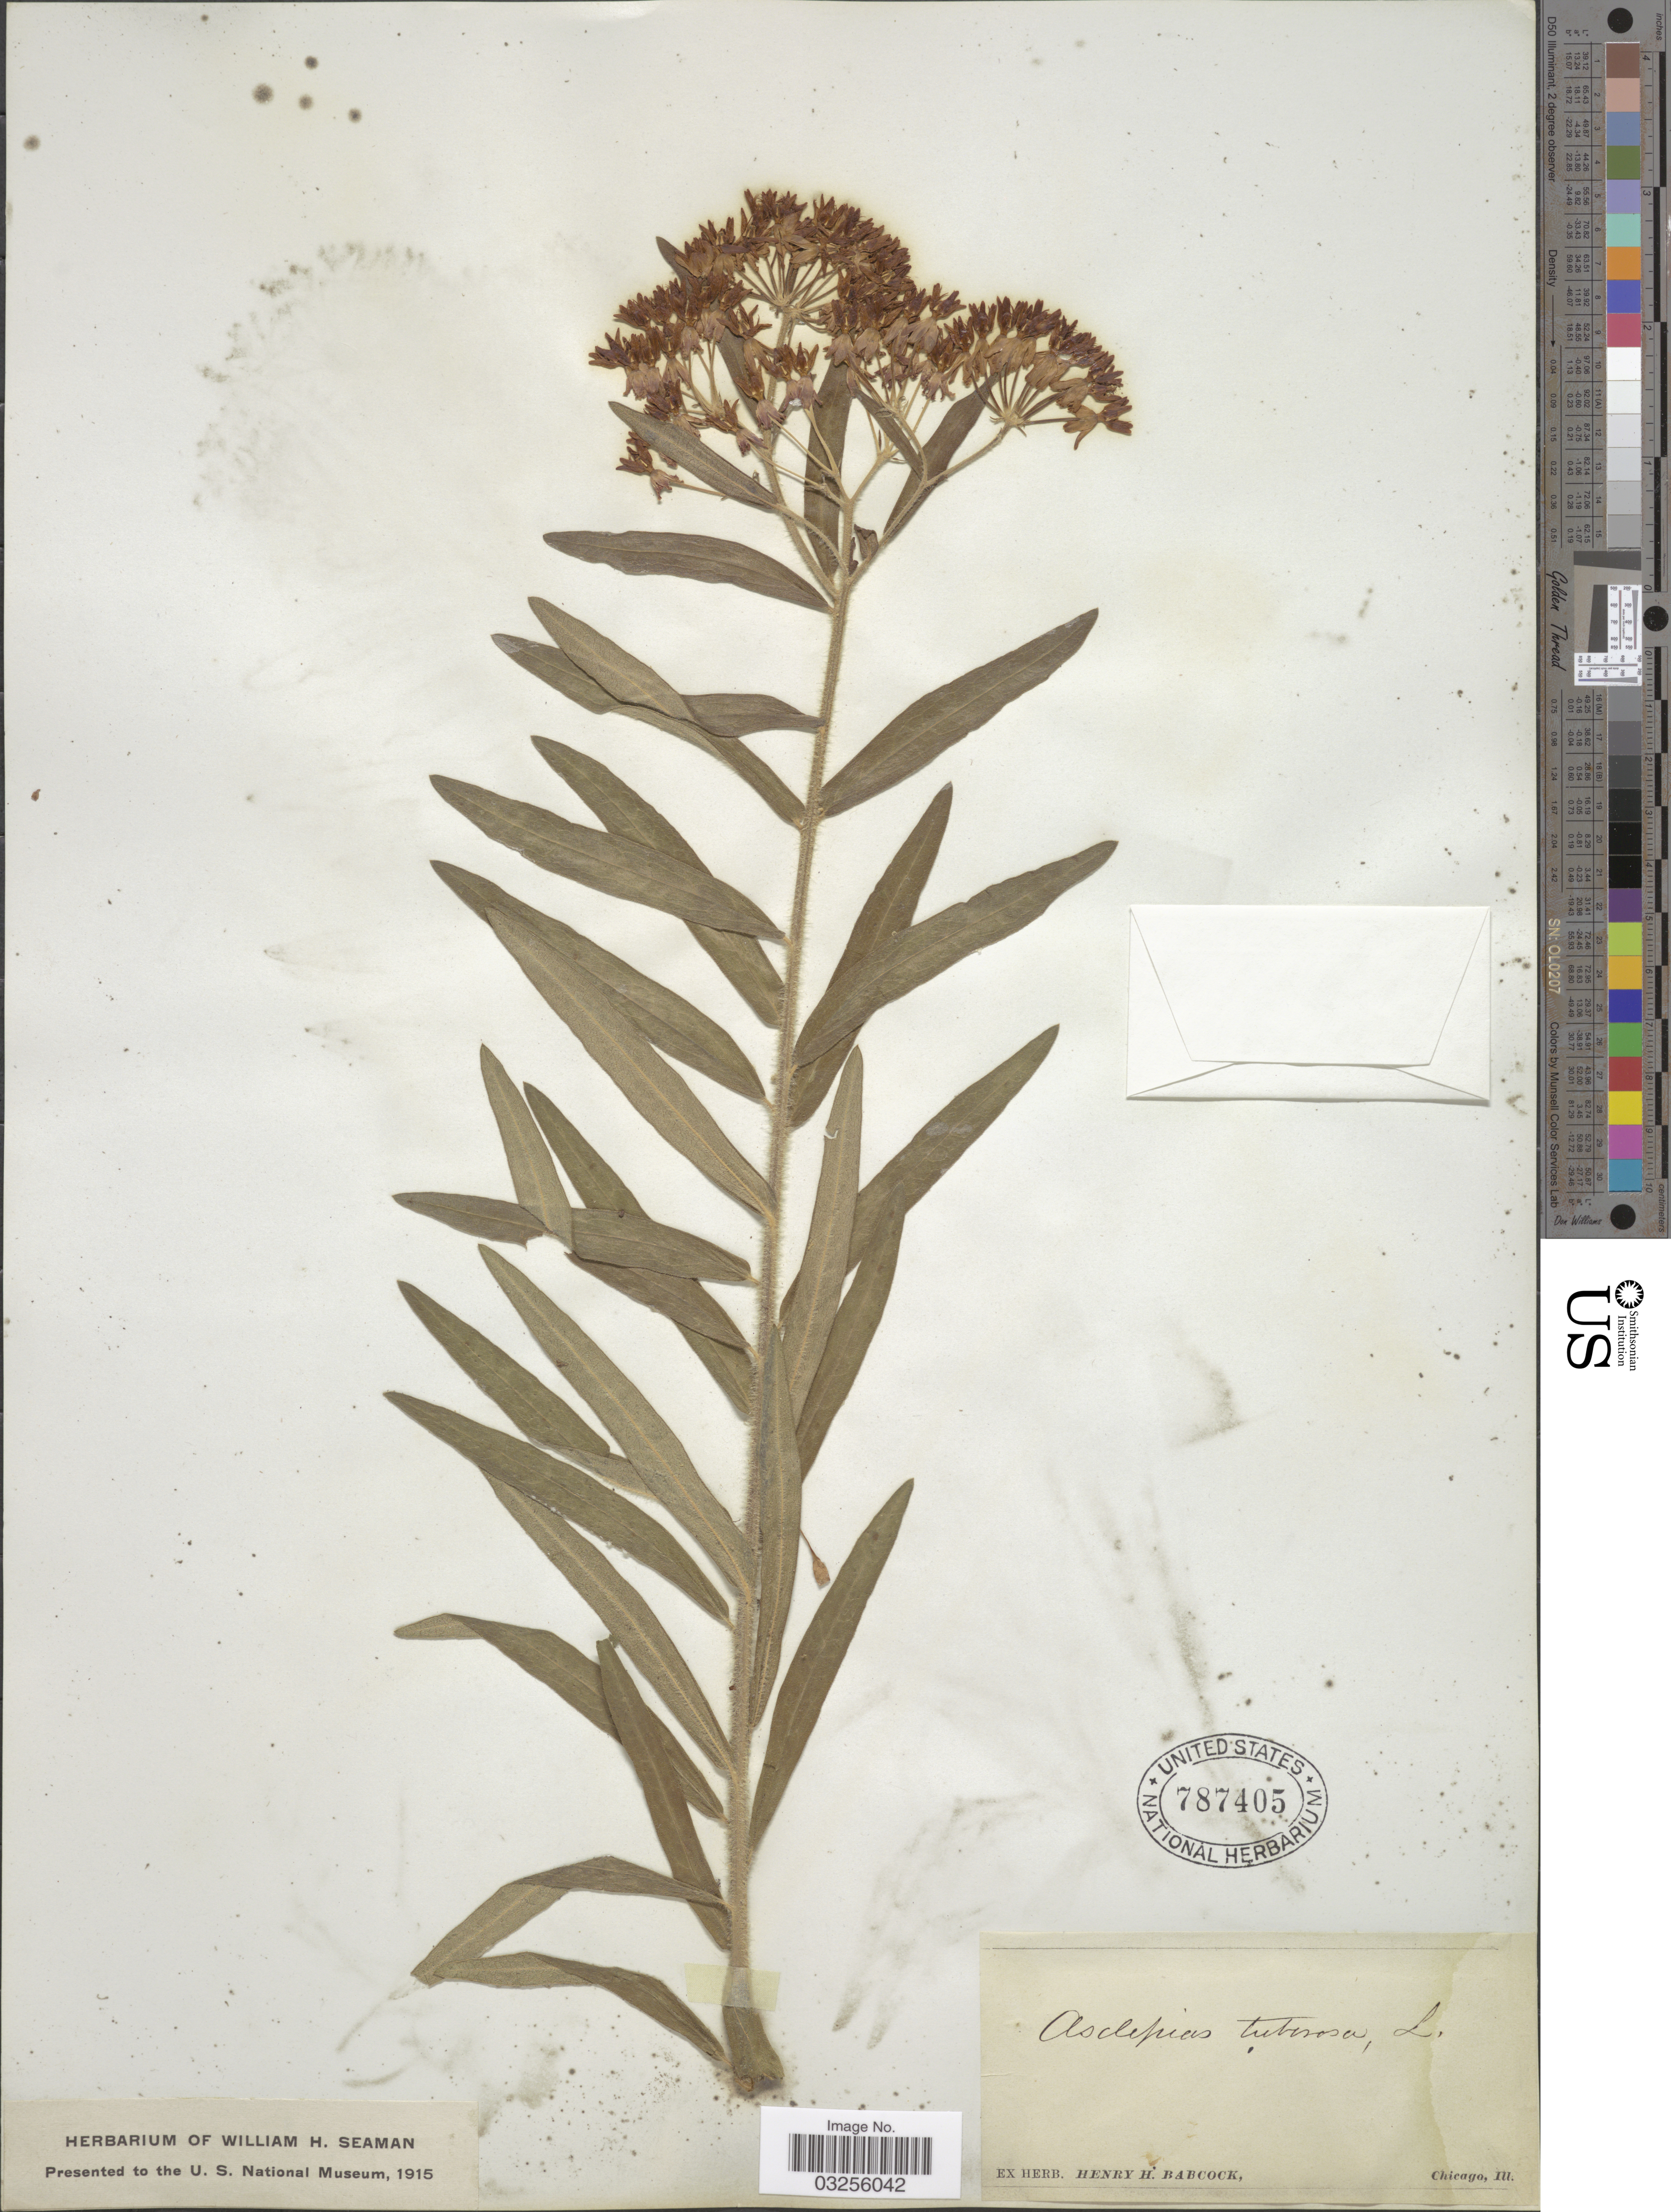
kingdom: Plantae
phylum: Tracheophyta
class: Magnoliopsida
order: Gentianales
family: Apocynaceae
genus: Asclepias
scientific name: Asclepias tuberosa subsp. tuberosa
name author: L.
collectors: ex herb. Henry Homes Babcock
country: United States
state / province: Illinois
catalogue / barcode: US 787405